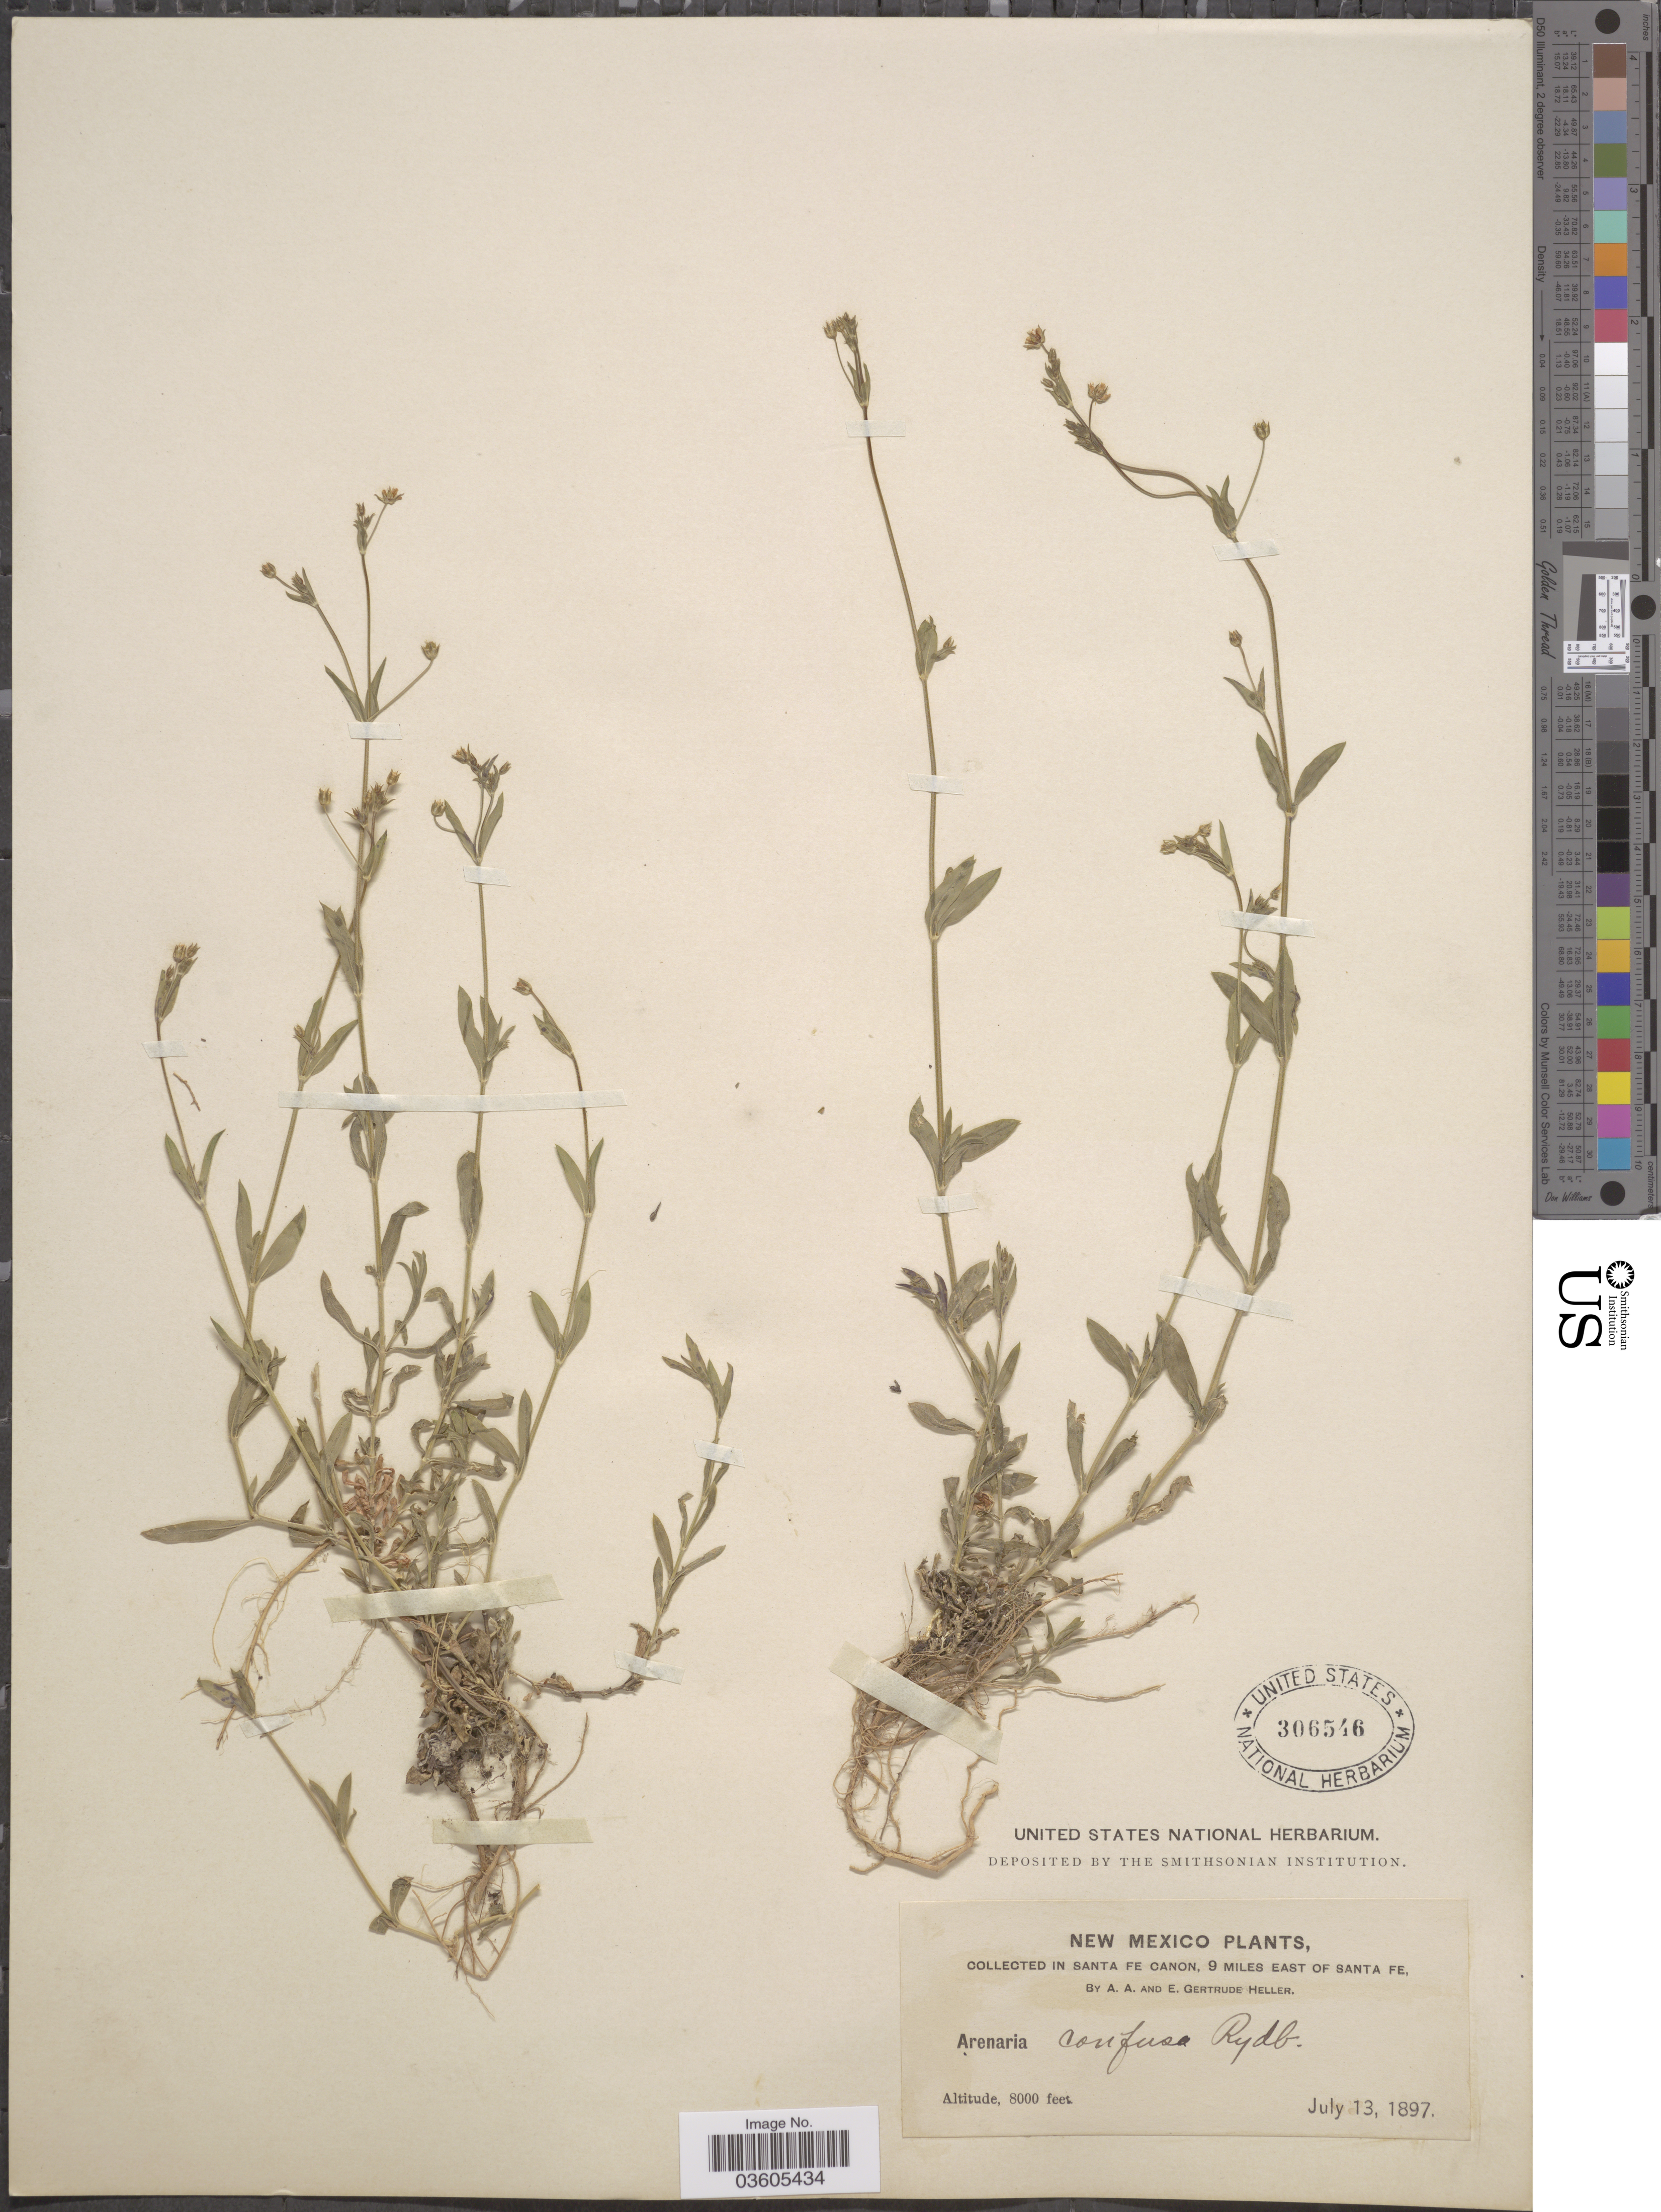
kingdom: Plantae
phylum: Tracheophyta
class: Magnoliopsida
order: Caryophyllales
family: Caryophyllaceae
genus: Arenaria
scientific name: Arenaria confusa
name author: Rydb.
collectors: A. A. Heller & E. Gertrude Heller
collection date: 1897-07-13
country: United States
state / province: New Mexico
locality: In Santa Fe Canon, 9 miles east of Santa Fe.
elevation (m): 2438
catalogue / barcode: US 306546